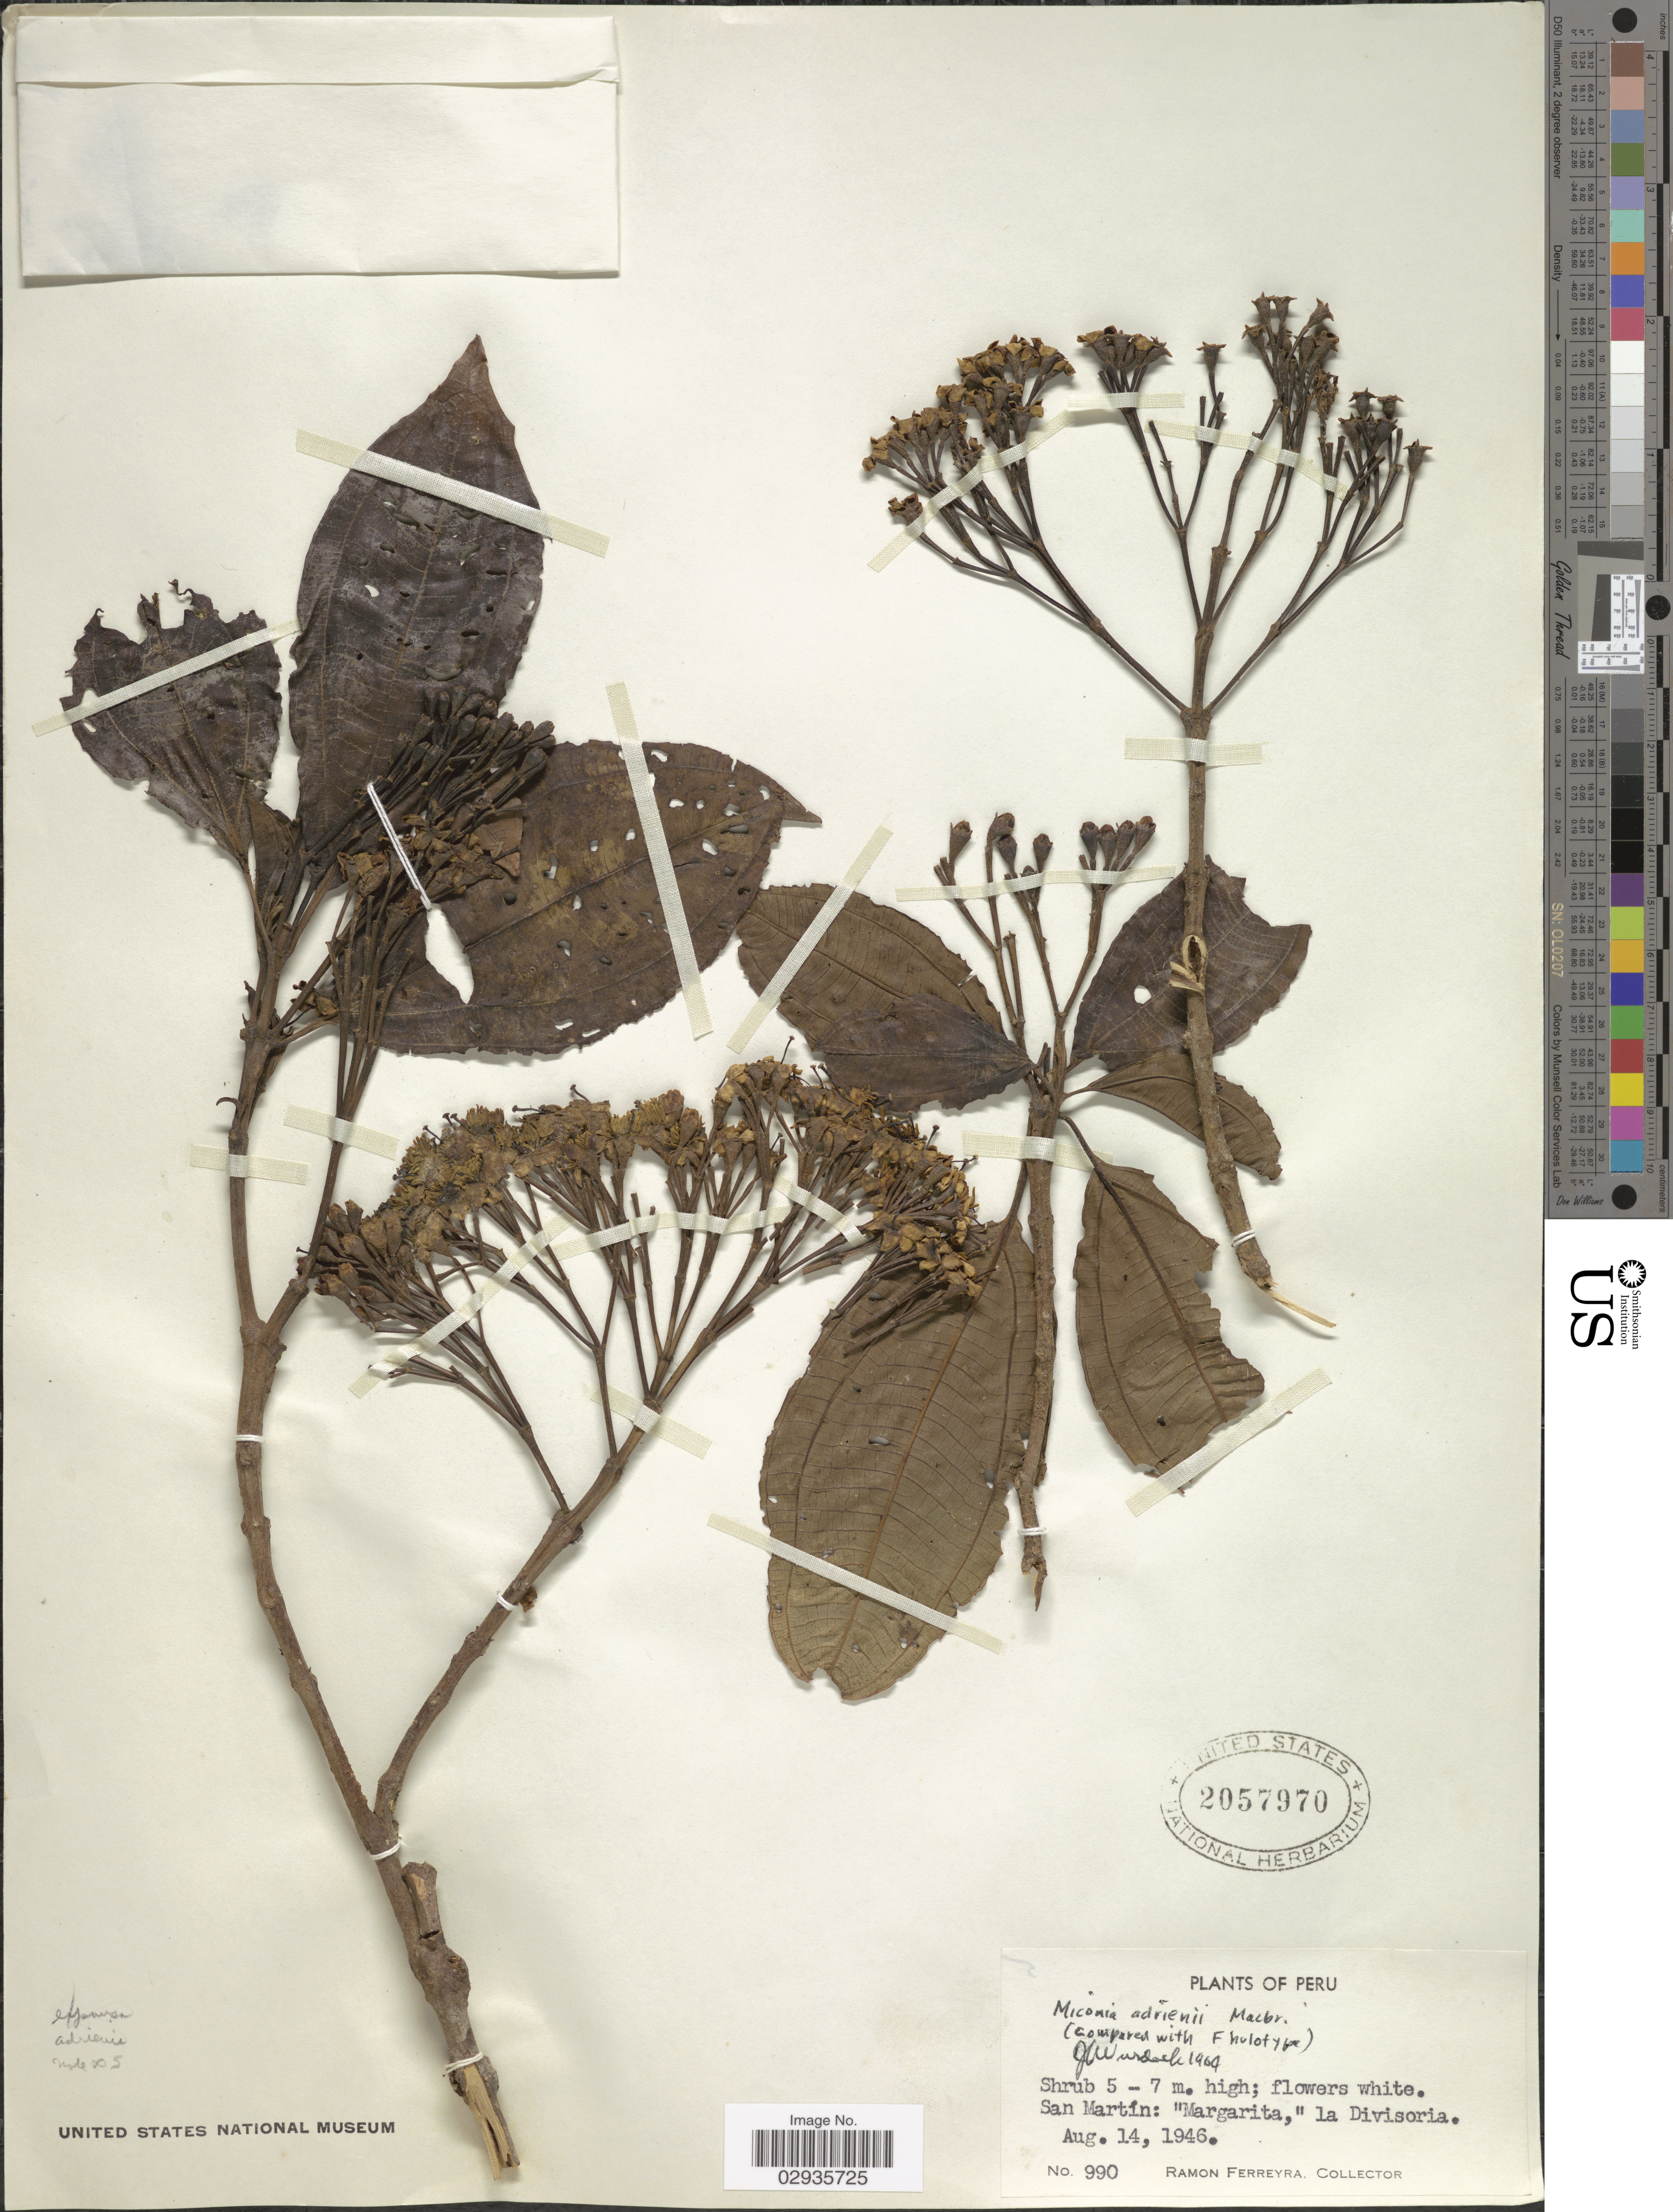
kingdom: Plantae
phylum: Tracheophyta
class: Magnoliopsida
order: Myrtales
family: Melastomataceae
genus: Miconia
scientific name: Miconia adrieni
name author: J.F. Macbr.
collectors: R. A. Ferreyra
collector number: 990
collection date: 1946-08-14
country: Peru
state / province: San Martín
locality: Margarita,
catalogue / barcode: US 2057970